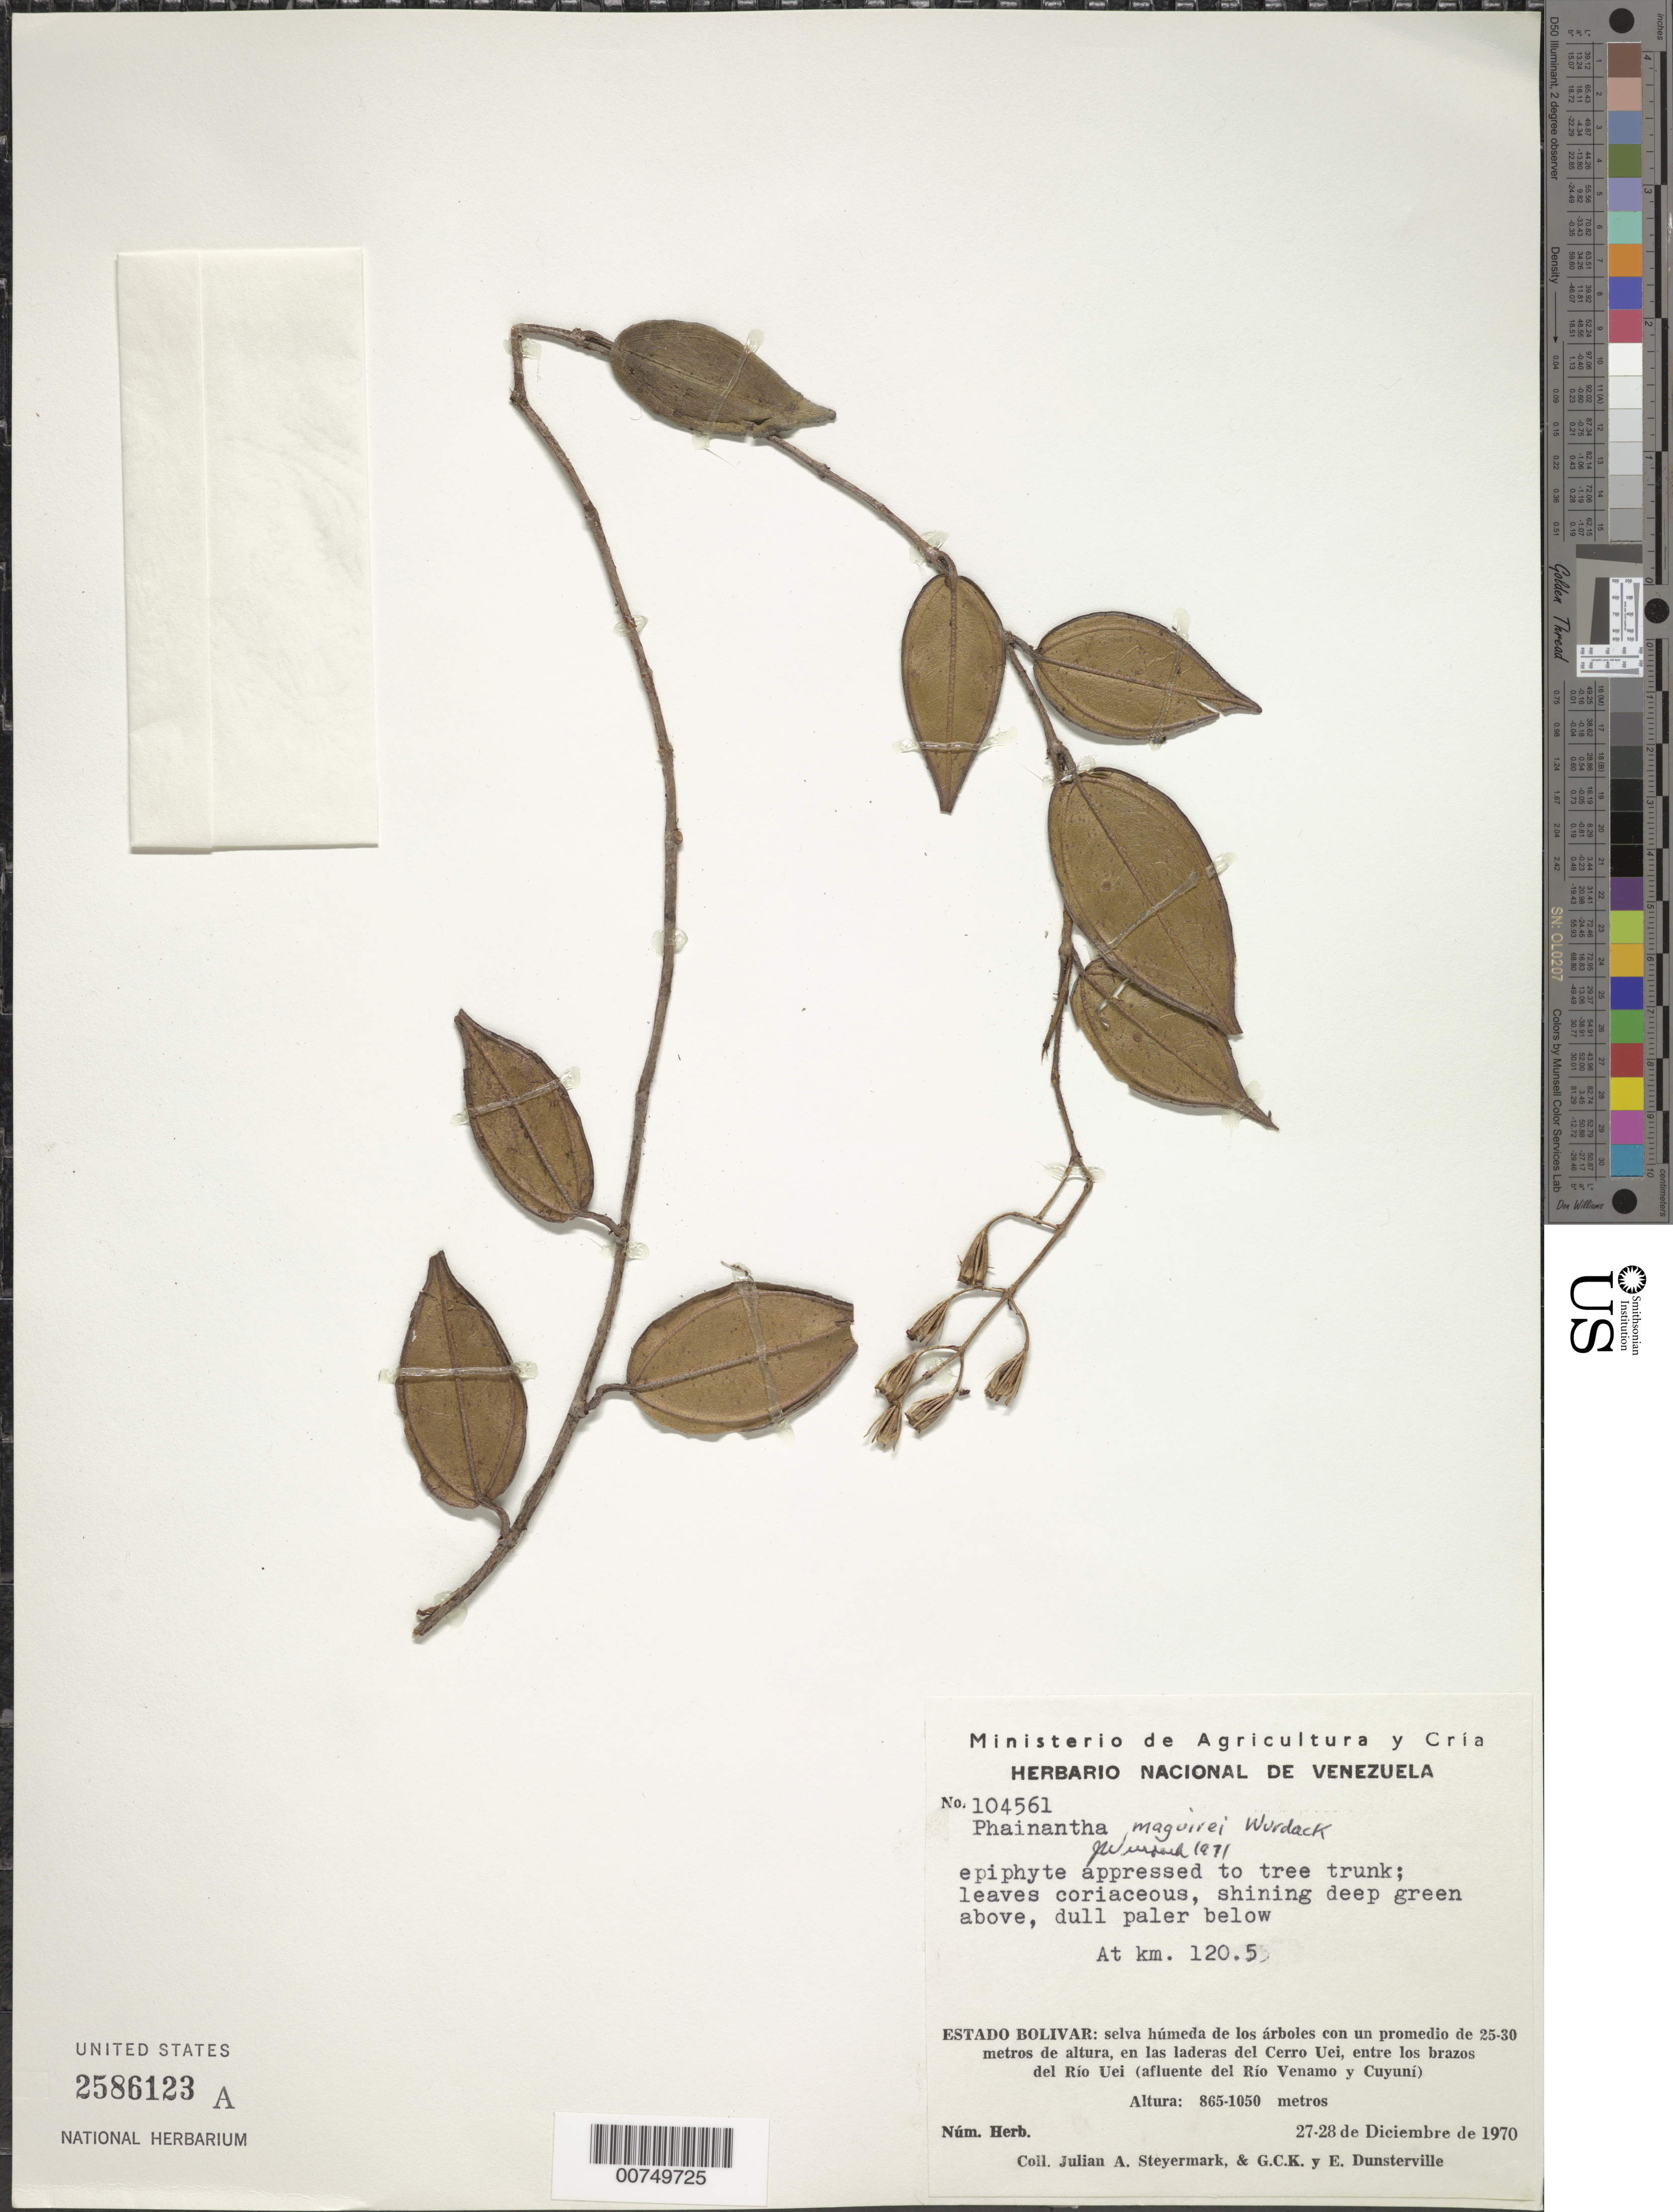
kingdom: Plantae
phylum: Tracheophyta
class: Magnoliopsida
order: Myrtales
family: Melastomataceae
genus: Phainantha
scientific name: Phainantha maguirei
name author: Wurdack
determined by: Wurdack, John J., (US), US (UNITED STATES)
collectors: J. Steyermark, G. C. K. Dunsterville & E. Dunsterville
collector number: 104561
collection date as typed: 27-Dec-70 to 28-Dec-70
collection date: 1970-12-27/1970-12-28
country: Venezuela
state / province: Bolívar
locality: Cerro Uei, Río Uei (affl. del Río Venamo y Cuyuni), km 120.5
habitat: Wet forest, trees 25-30 m tall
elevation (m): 865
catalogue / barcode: US 2586123